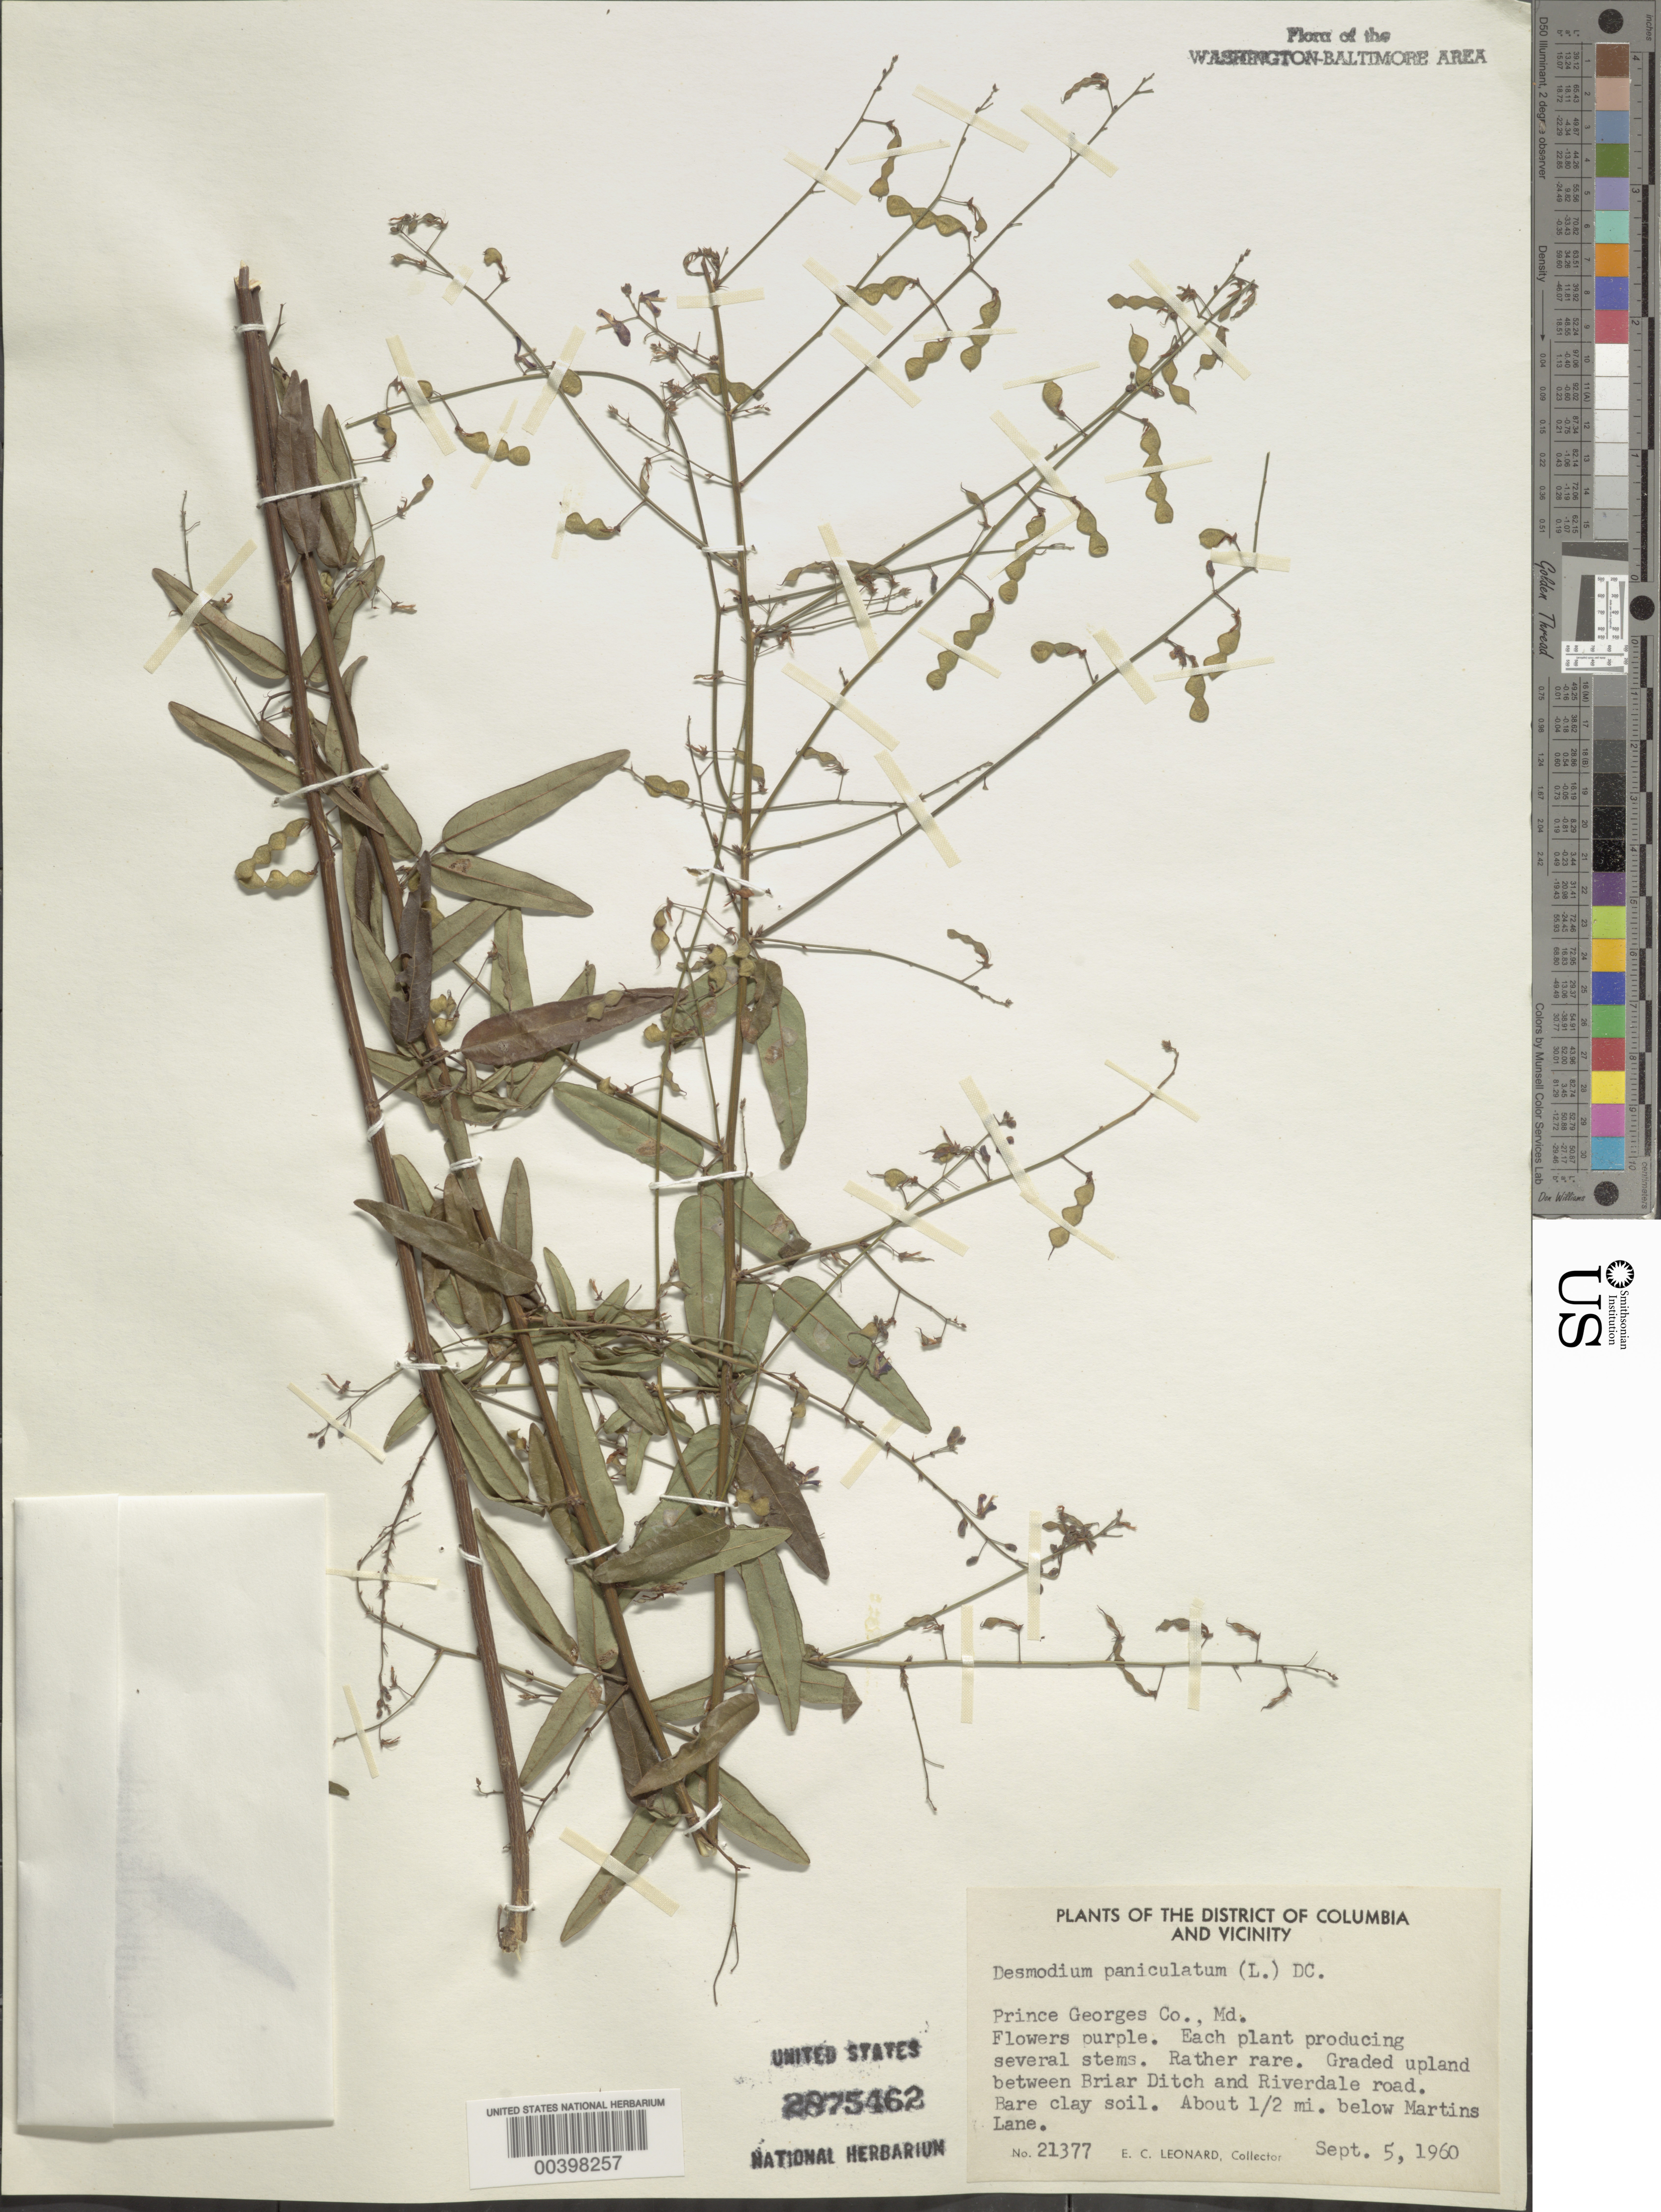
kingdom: Plantae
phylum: Tracheophyta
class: Magnoliopsida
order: Fabales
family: Fabaceae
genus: Desmodium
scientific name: Desmodium paniculatum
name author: (L.) DC.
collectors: E. C. Leonard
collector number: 21377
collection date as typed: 05 Sep 1960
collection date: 1960-09-05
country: United States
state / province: Maryland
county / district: Prince George's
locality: Between Briar Ditch and Riverdale Road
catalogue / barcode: US 2875462